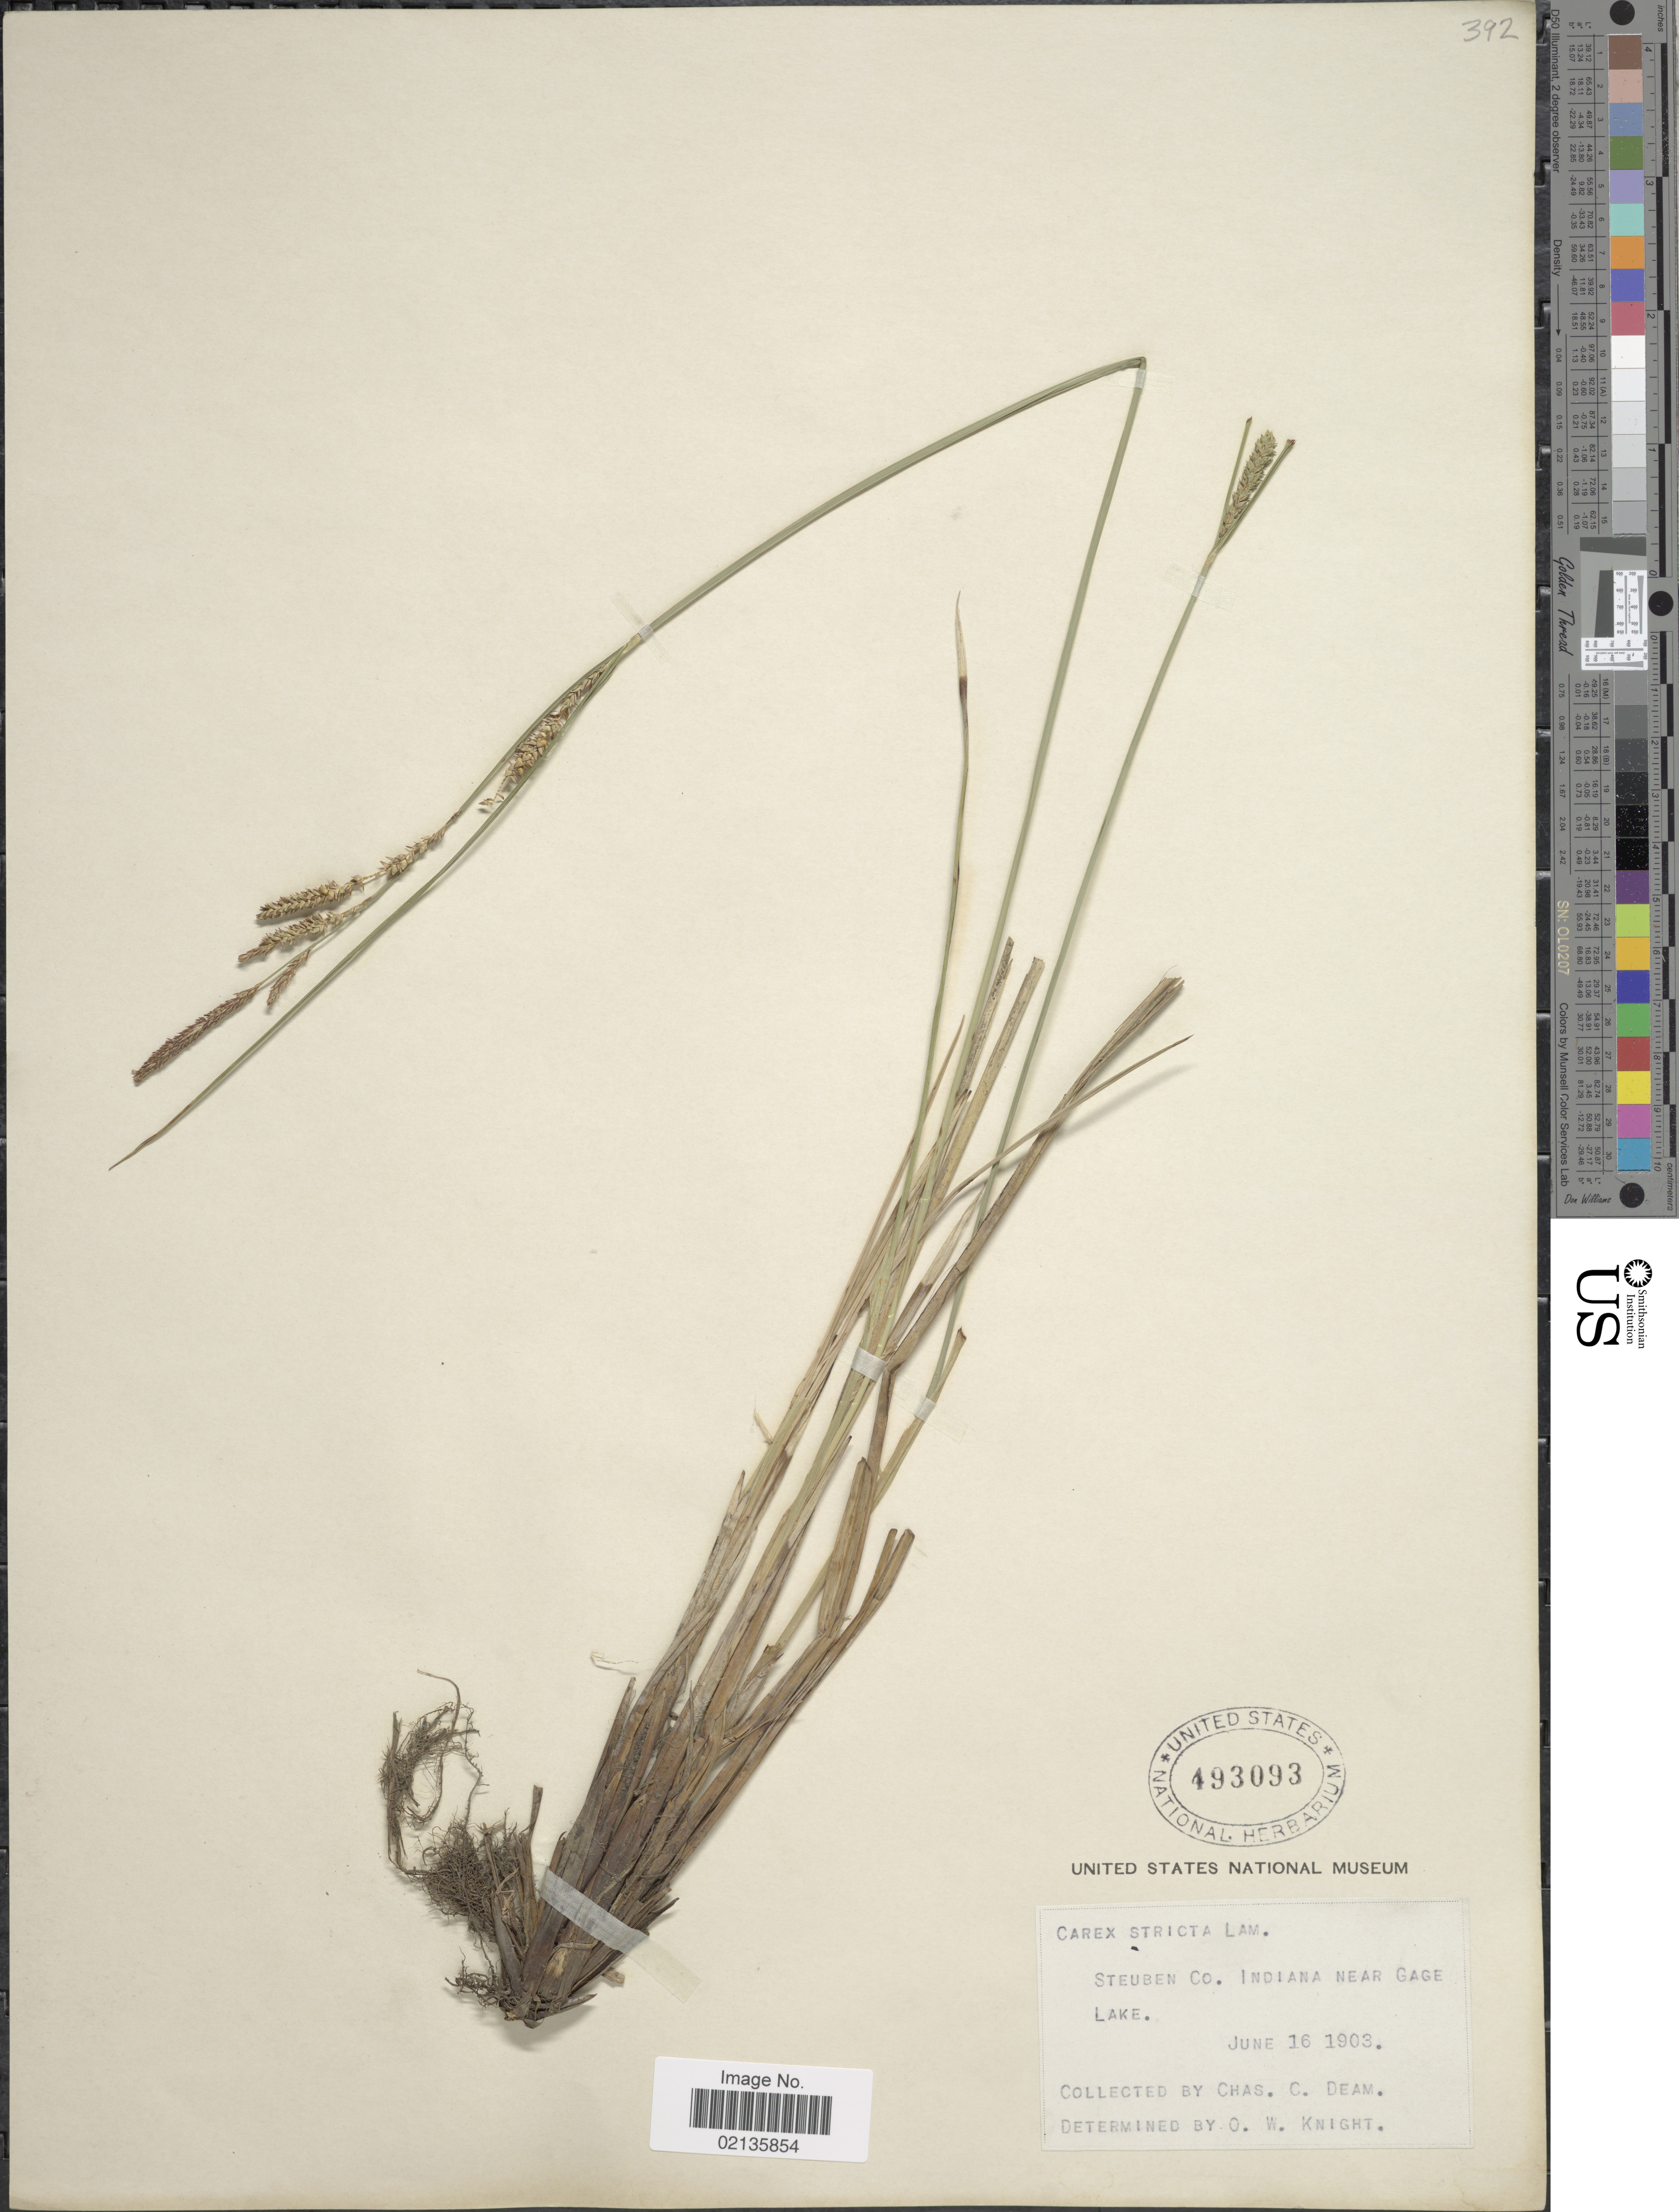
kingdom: Plantae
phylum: Tracheophyta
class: Liliopsida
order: Poales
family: Cyperaceae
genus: Carex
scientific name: Carex stricta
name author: Lam.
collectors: C. C. Deam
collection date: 1903-06-16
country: United States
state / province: Indiana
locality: Steuben Co., Indiana near Gage Lake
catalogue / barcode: US 493093